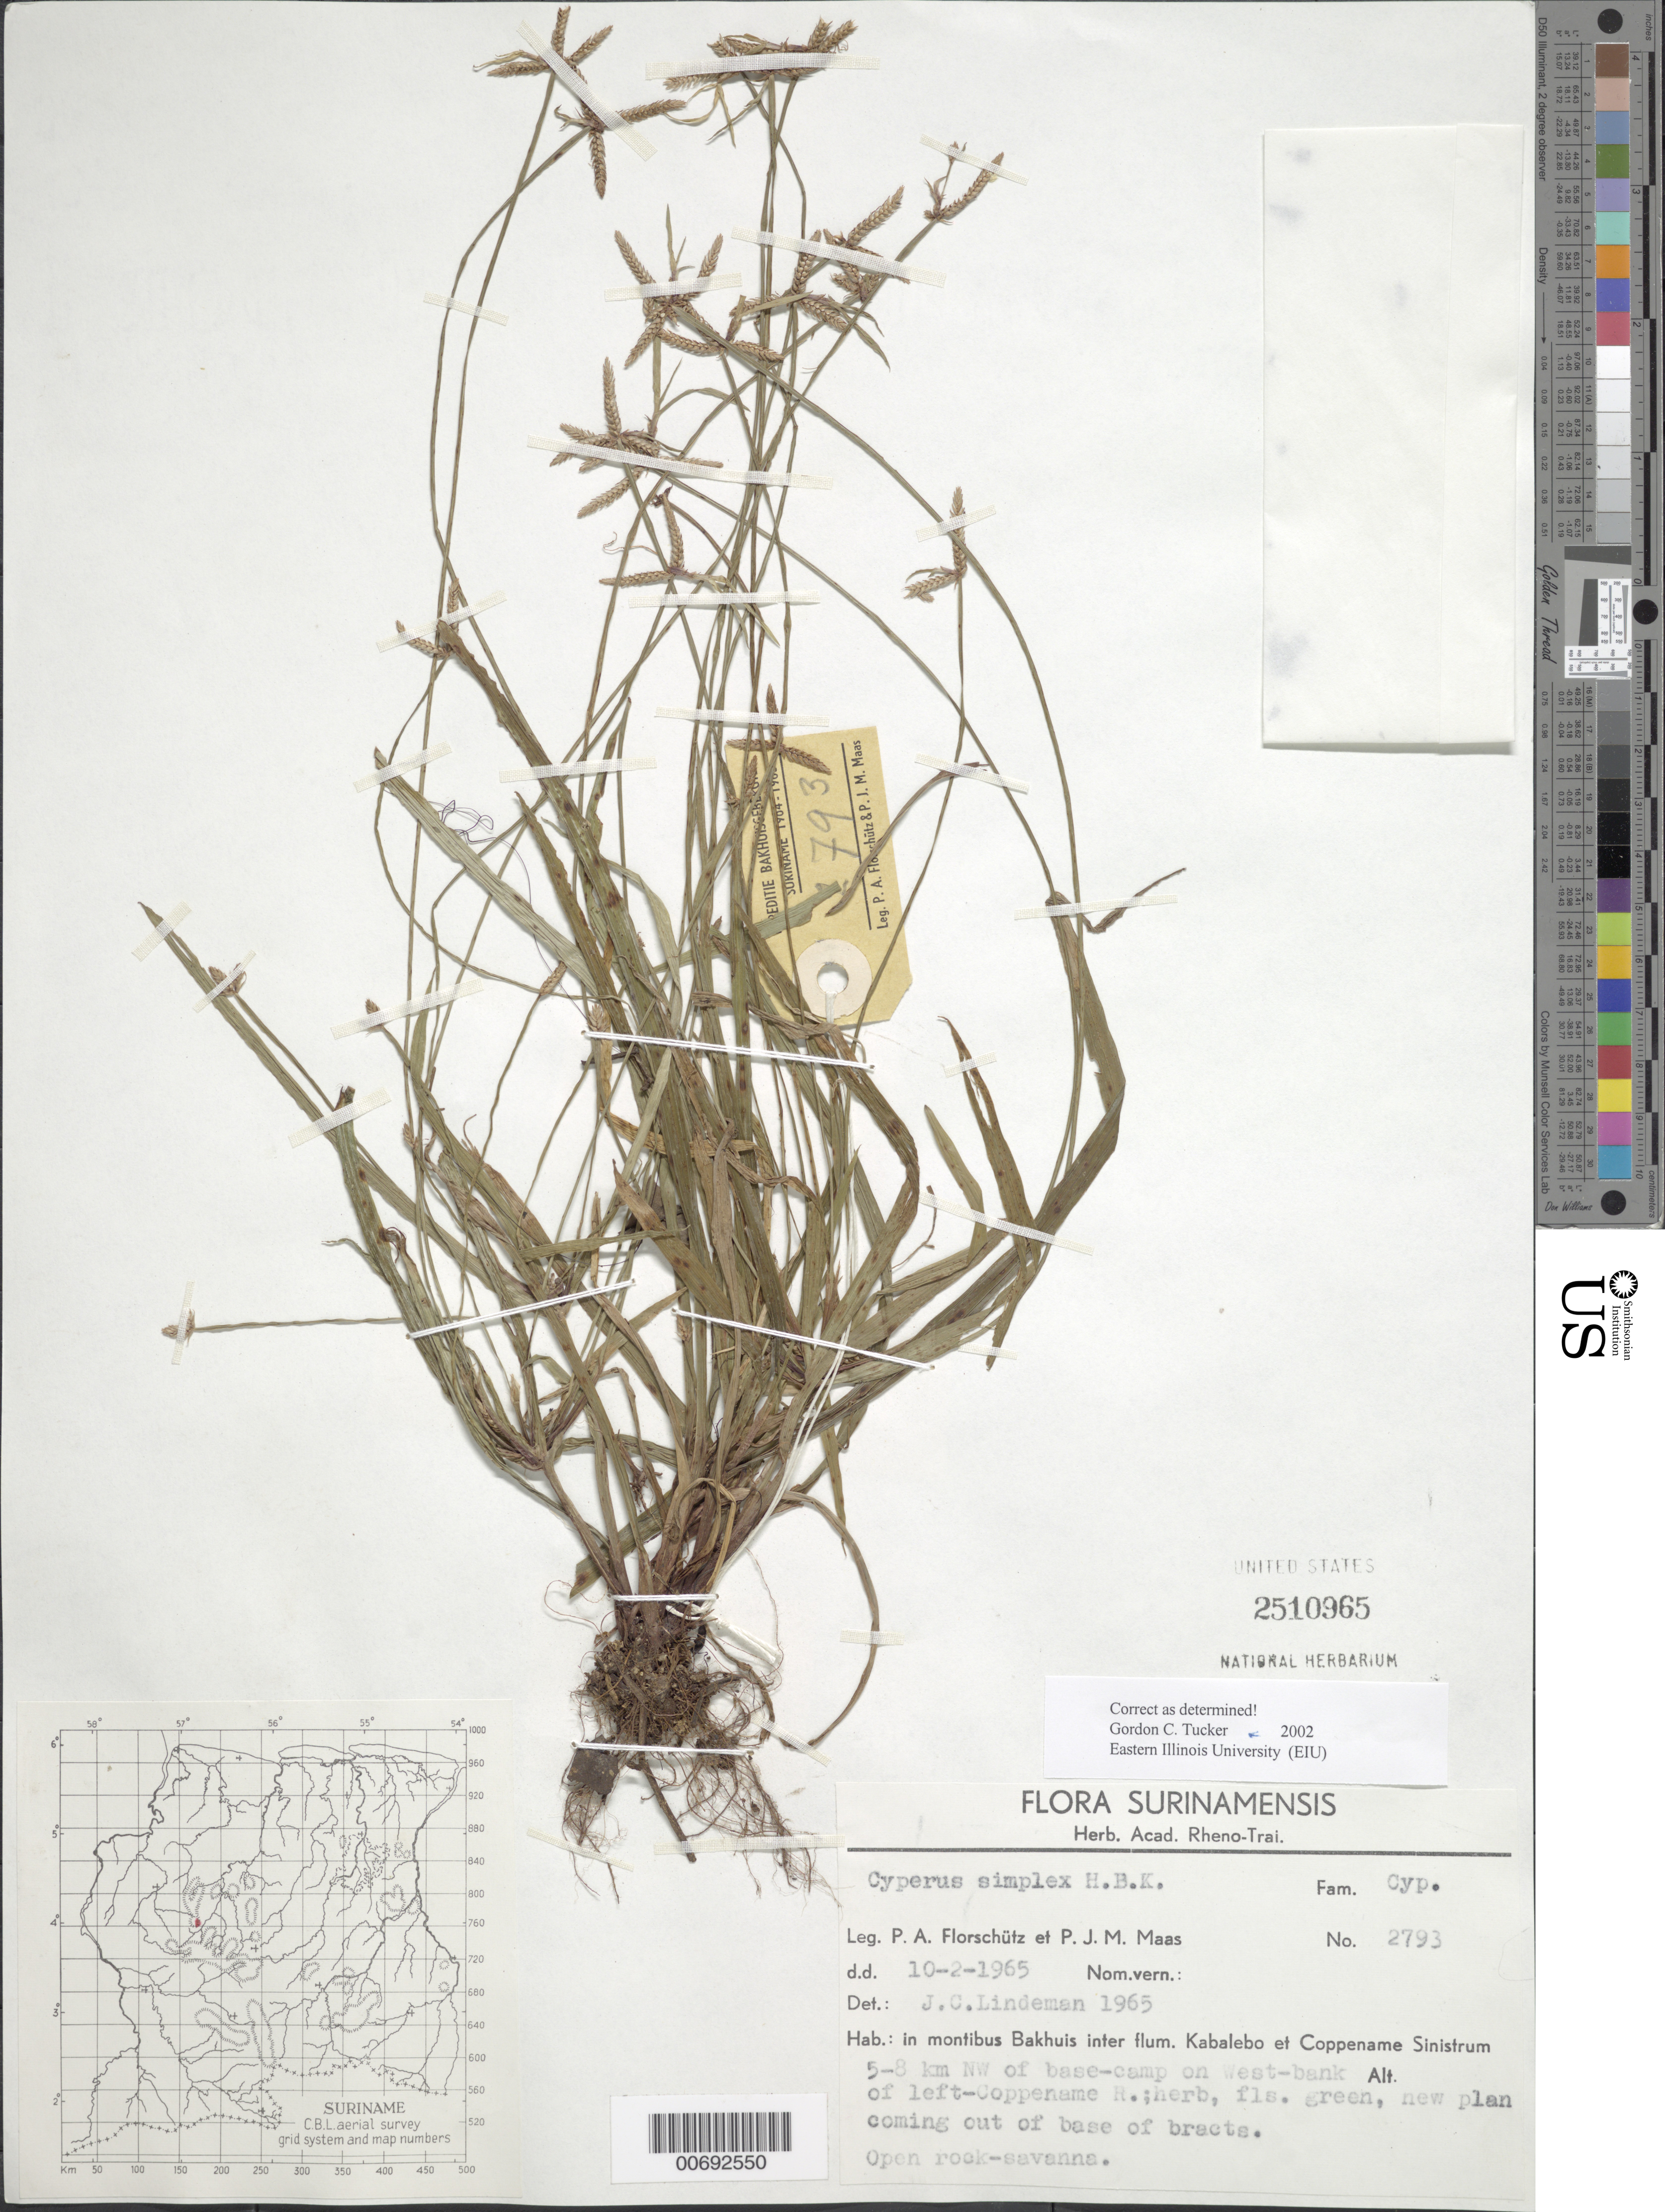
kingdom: Plantae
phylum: Tracheophyta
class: Liliopsida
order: Poales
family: Cyperaceae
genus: Cyperus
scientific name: Cyperus simplex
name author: Kunth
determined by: Tucker, G. C.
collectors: P. Florschütz & P. Maas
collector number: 2793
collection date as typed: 10-Feb-65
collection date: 1965-02-10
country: Suriname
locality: Mont Bakhuis, betw. Kabalebo & Coppename Rivers, 5-8 km NW of base camp, banks of Coppename R.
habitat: Open rock-savanna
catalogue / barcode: US 2510965